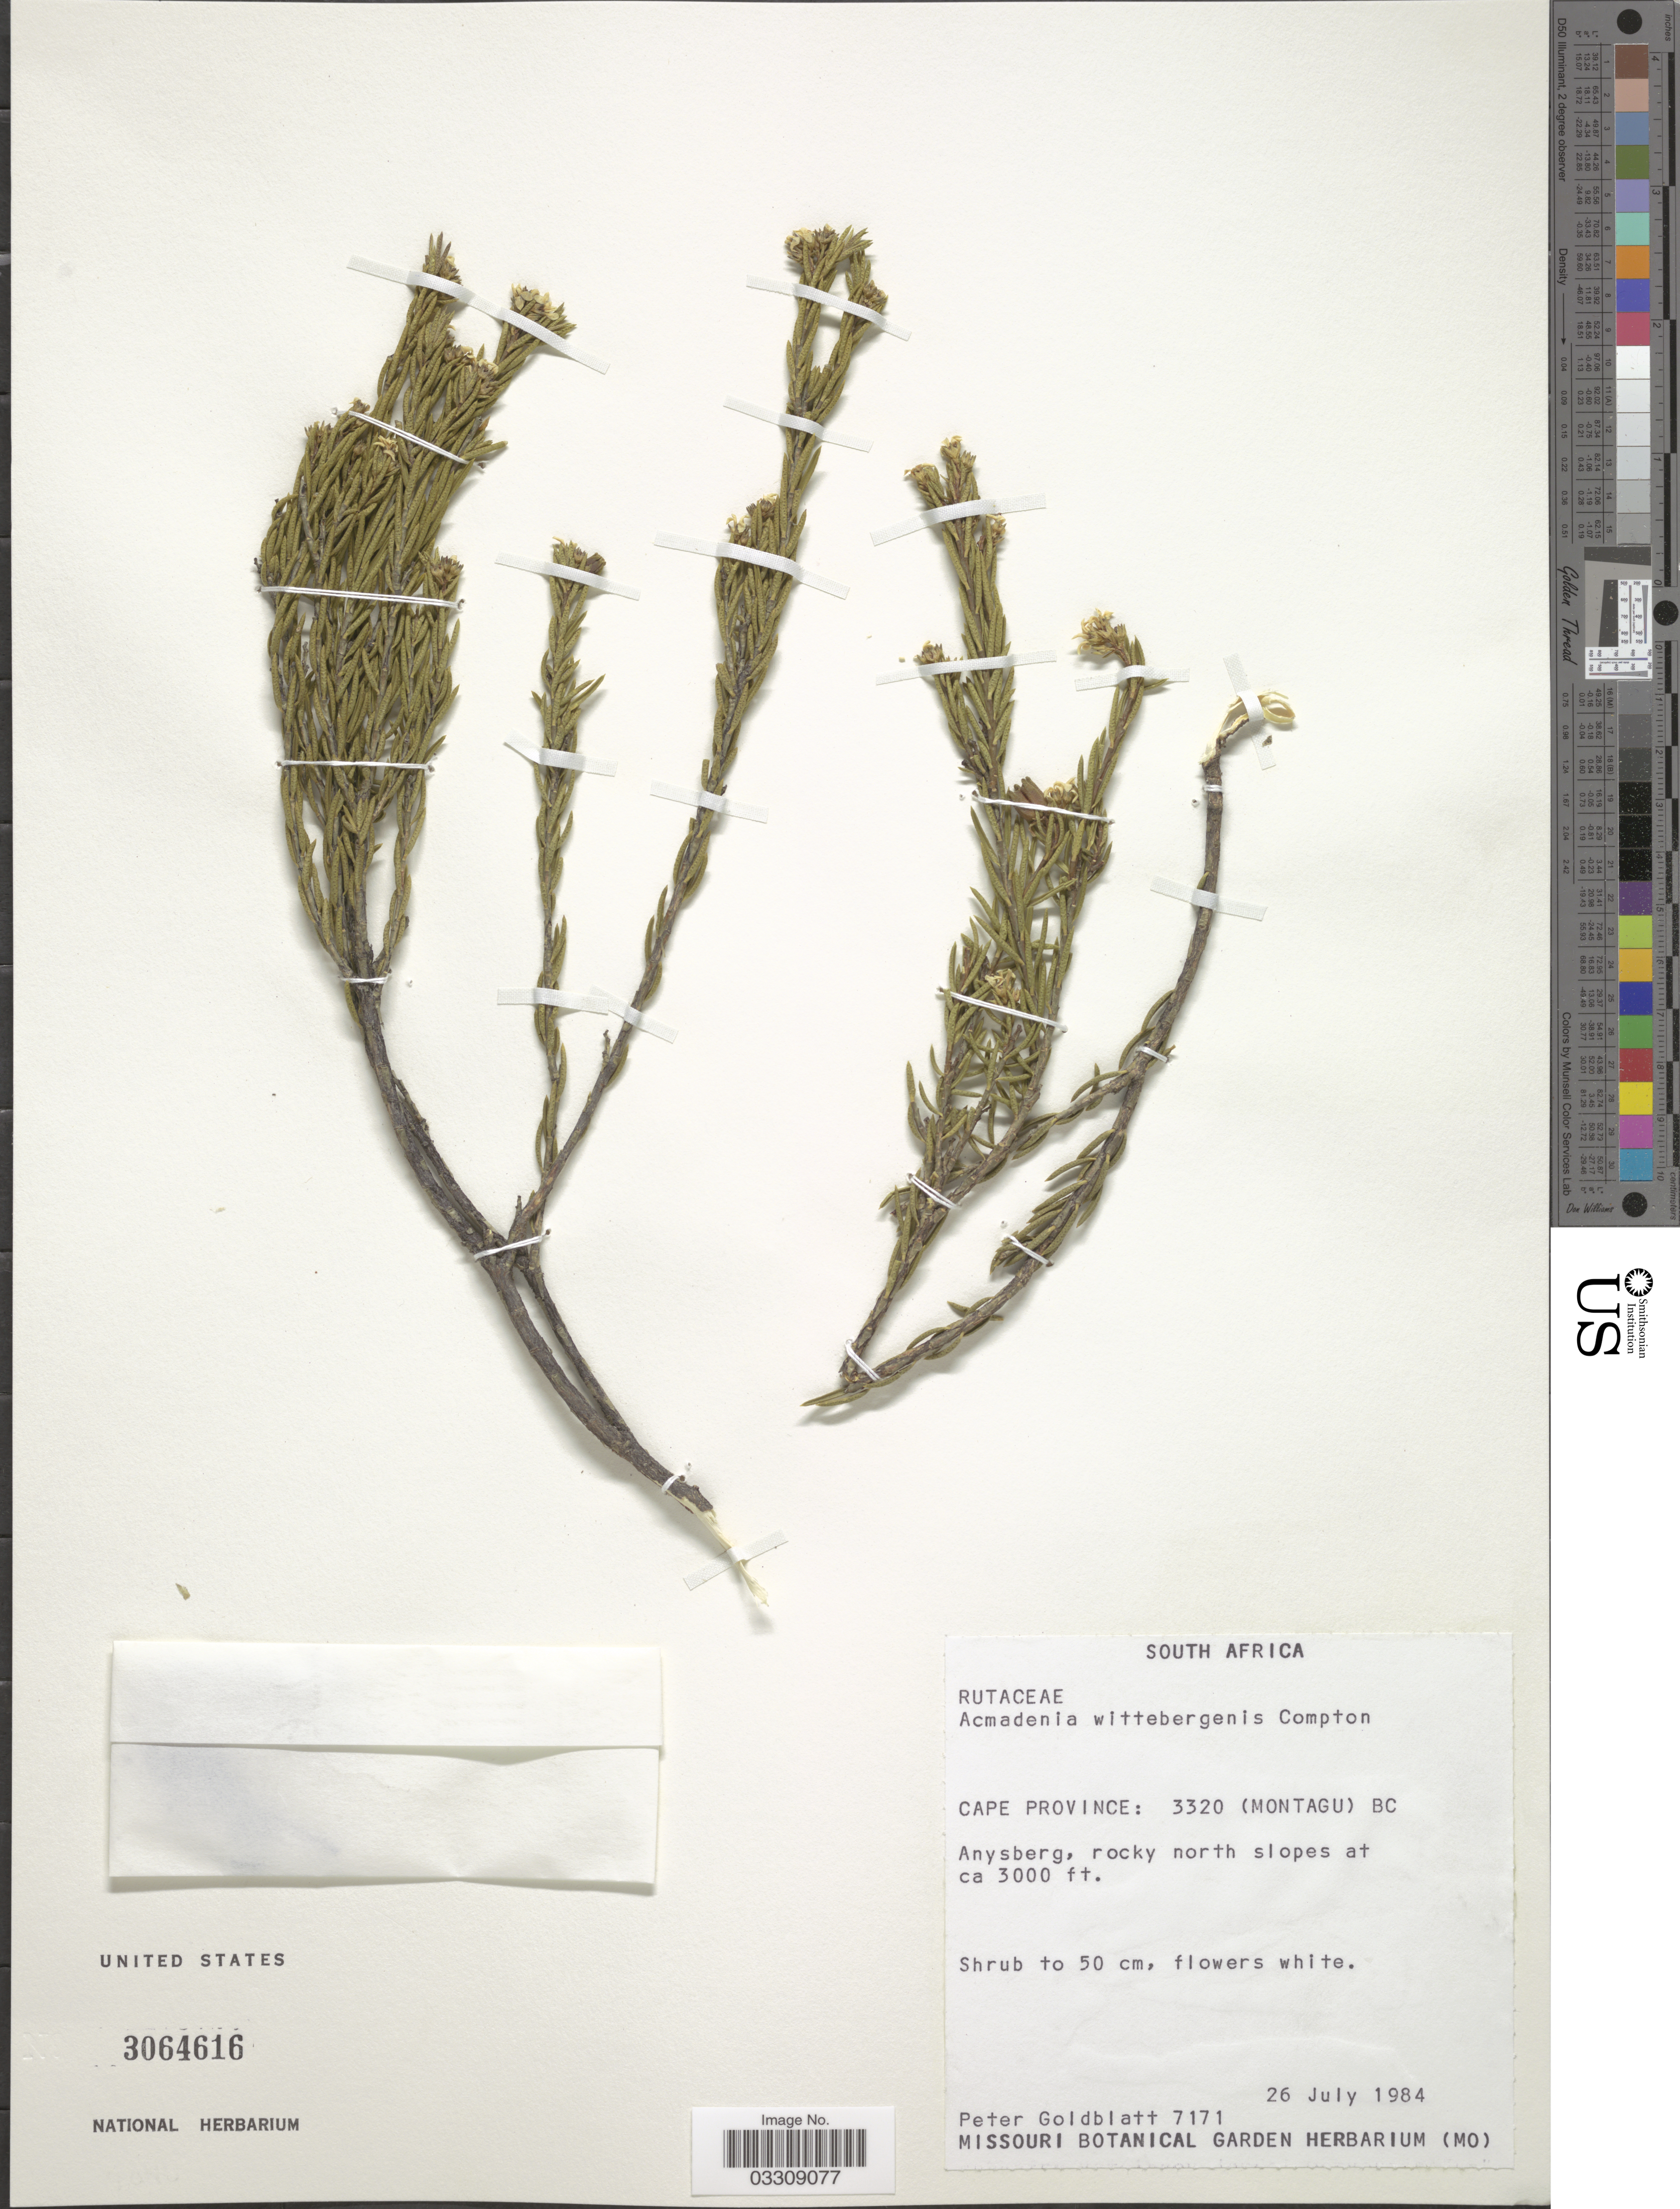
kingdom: Plantae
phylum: Tracheophyta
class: Magnoliopsida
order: Sapindales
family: Rutaceae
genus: Acmadenia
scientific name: Acmadenia wittebergensis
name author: (Compton) I. Williams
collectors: P. Goldblatt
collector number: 7171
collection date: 1984-07-26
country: South Africa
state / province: Western Cape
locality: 3320 (Montagu) BC. Anysberg, rocky north slopes.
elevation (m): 914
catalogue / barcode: US 3064616